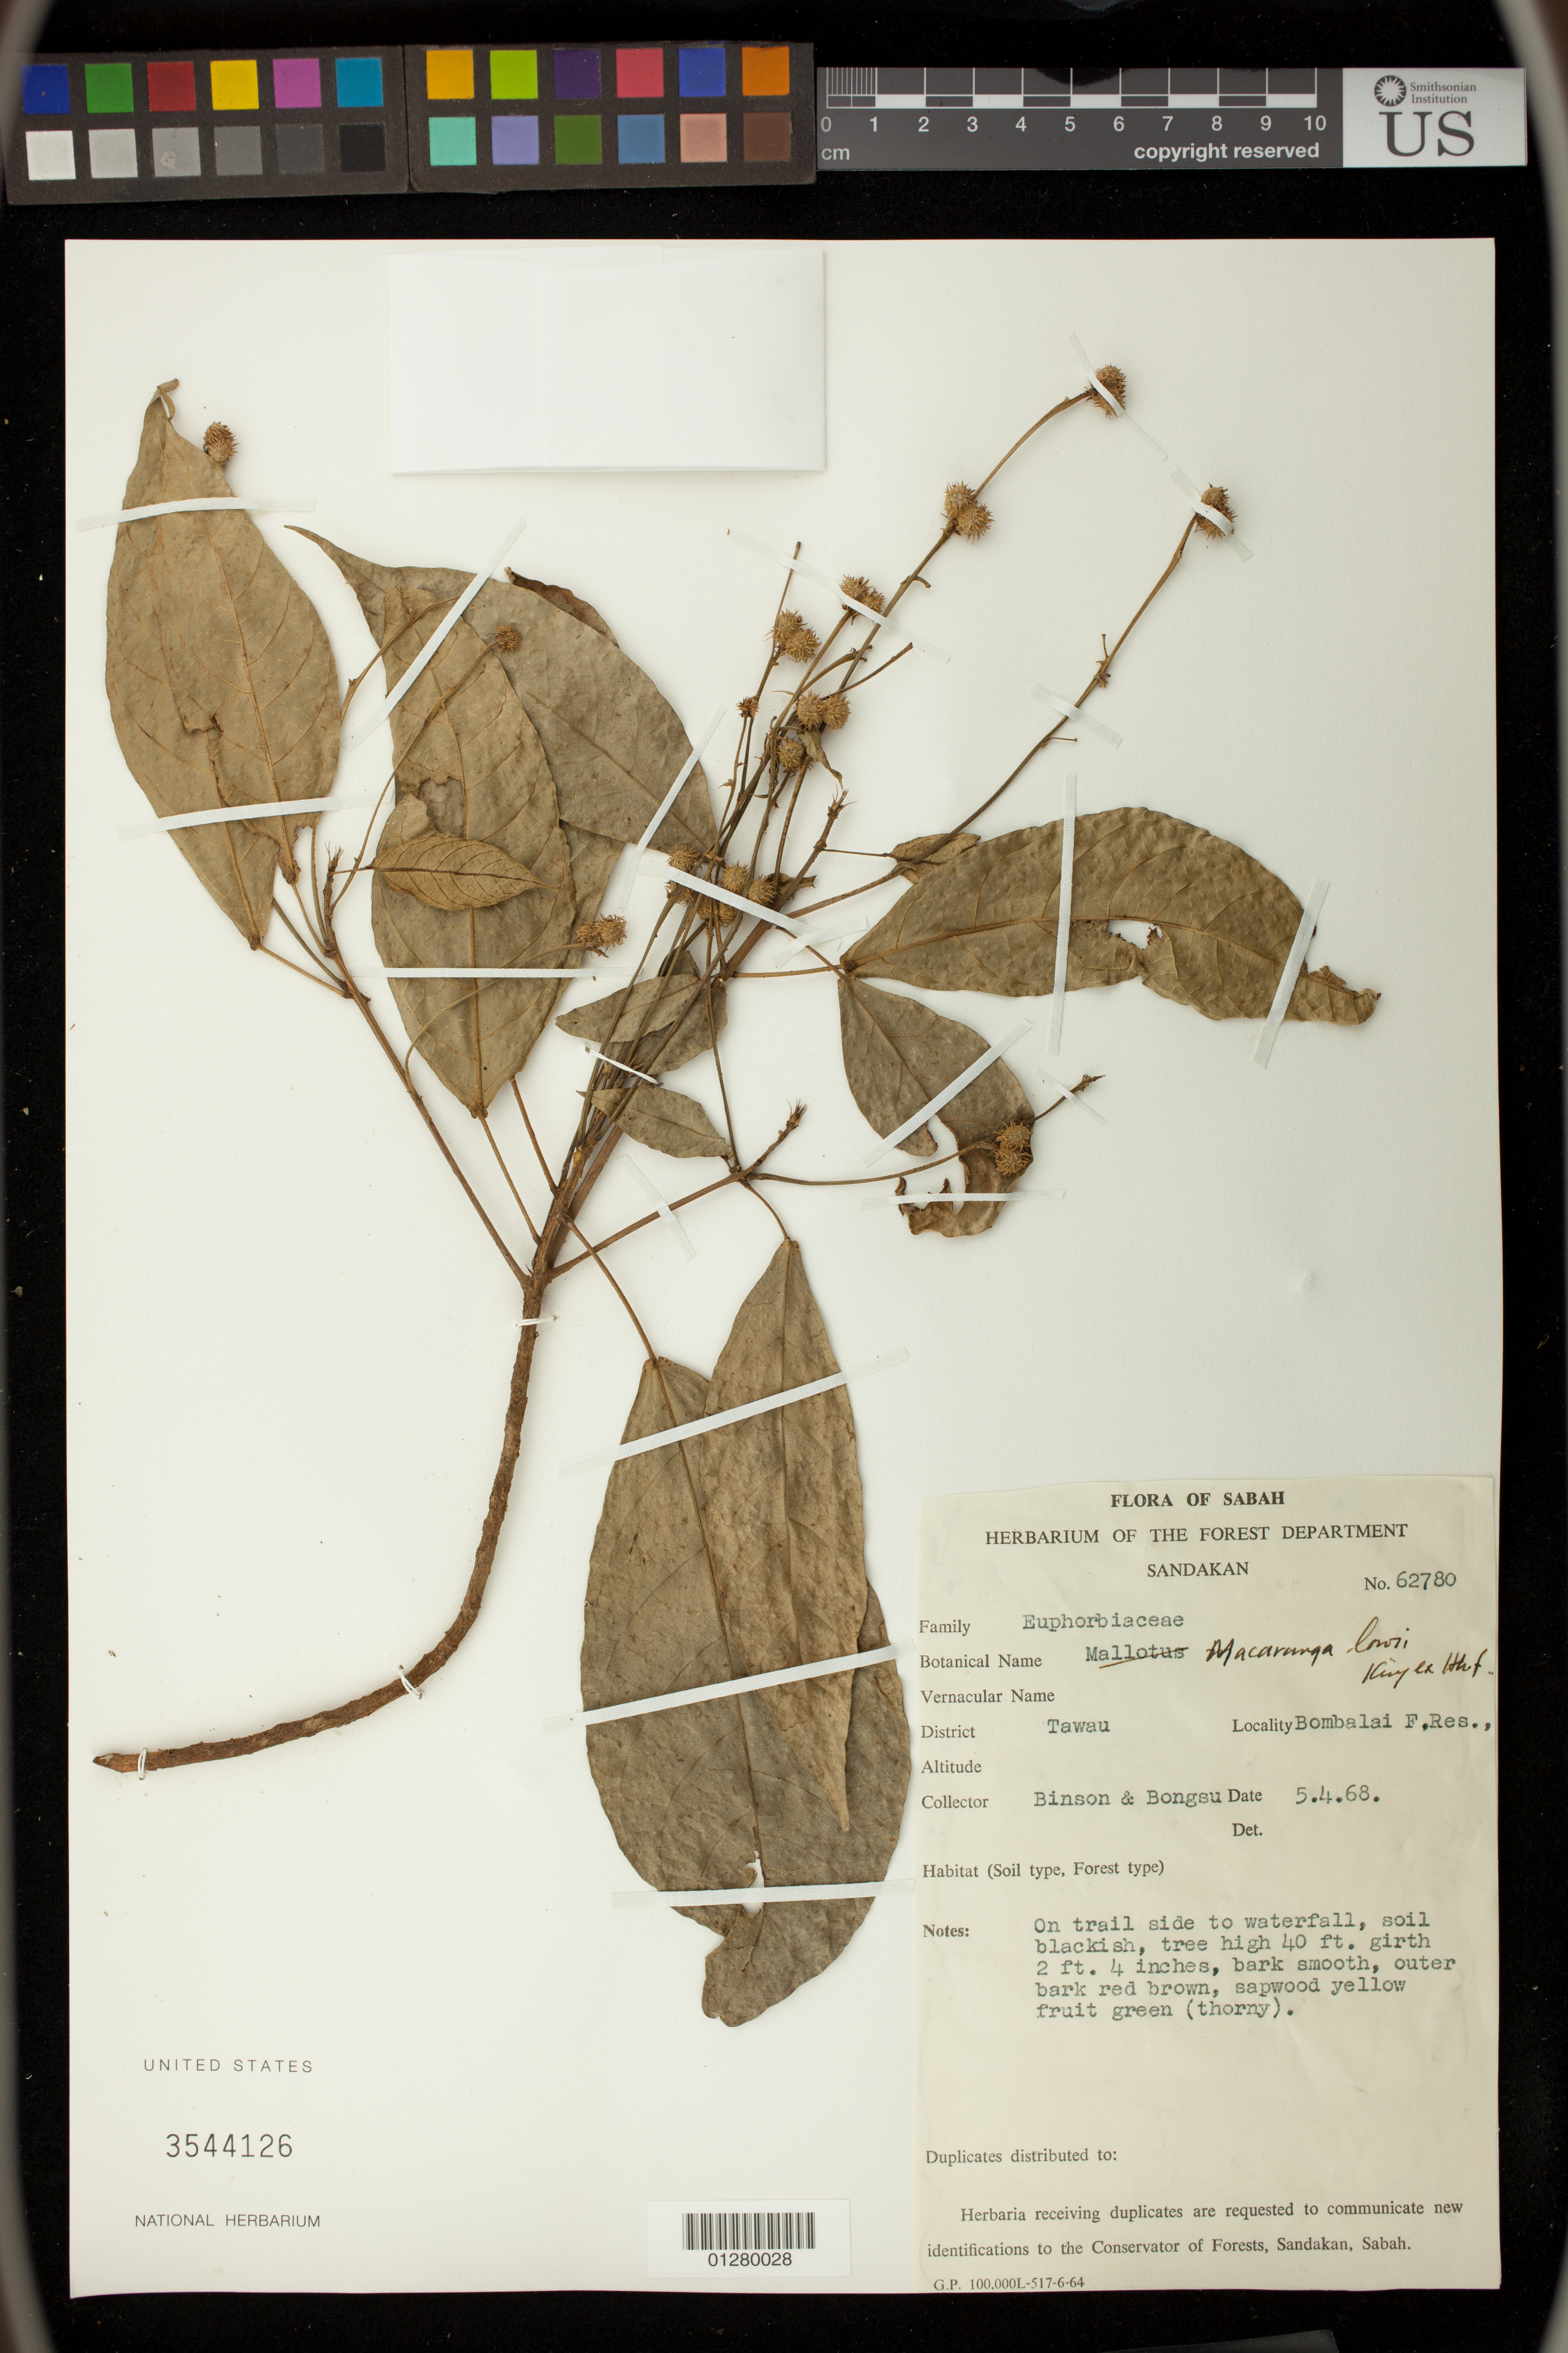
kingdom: Plantae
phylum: Tracheophyta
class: Magnoliopsida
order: Malpighiales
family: Euphorbiaceae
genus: Macaranga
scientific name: Macaranga lowii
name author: Hook. f.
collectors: -. Binson & -. Bongsu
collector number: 62780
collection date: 1968-04-05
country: Malaysia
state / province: Sabah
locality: District Tawau, Bombalai F. Res.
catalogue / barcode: US 3544126